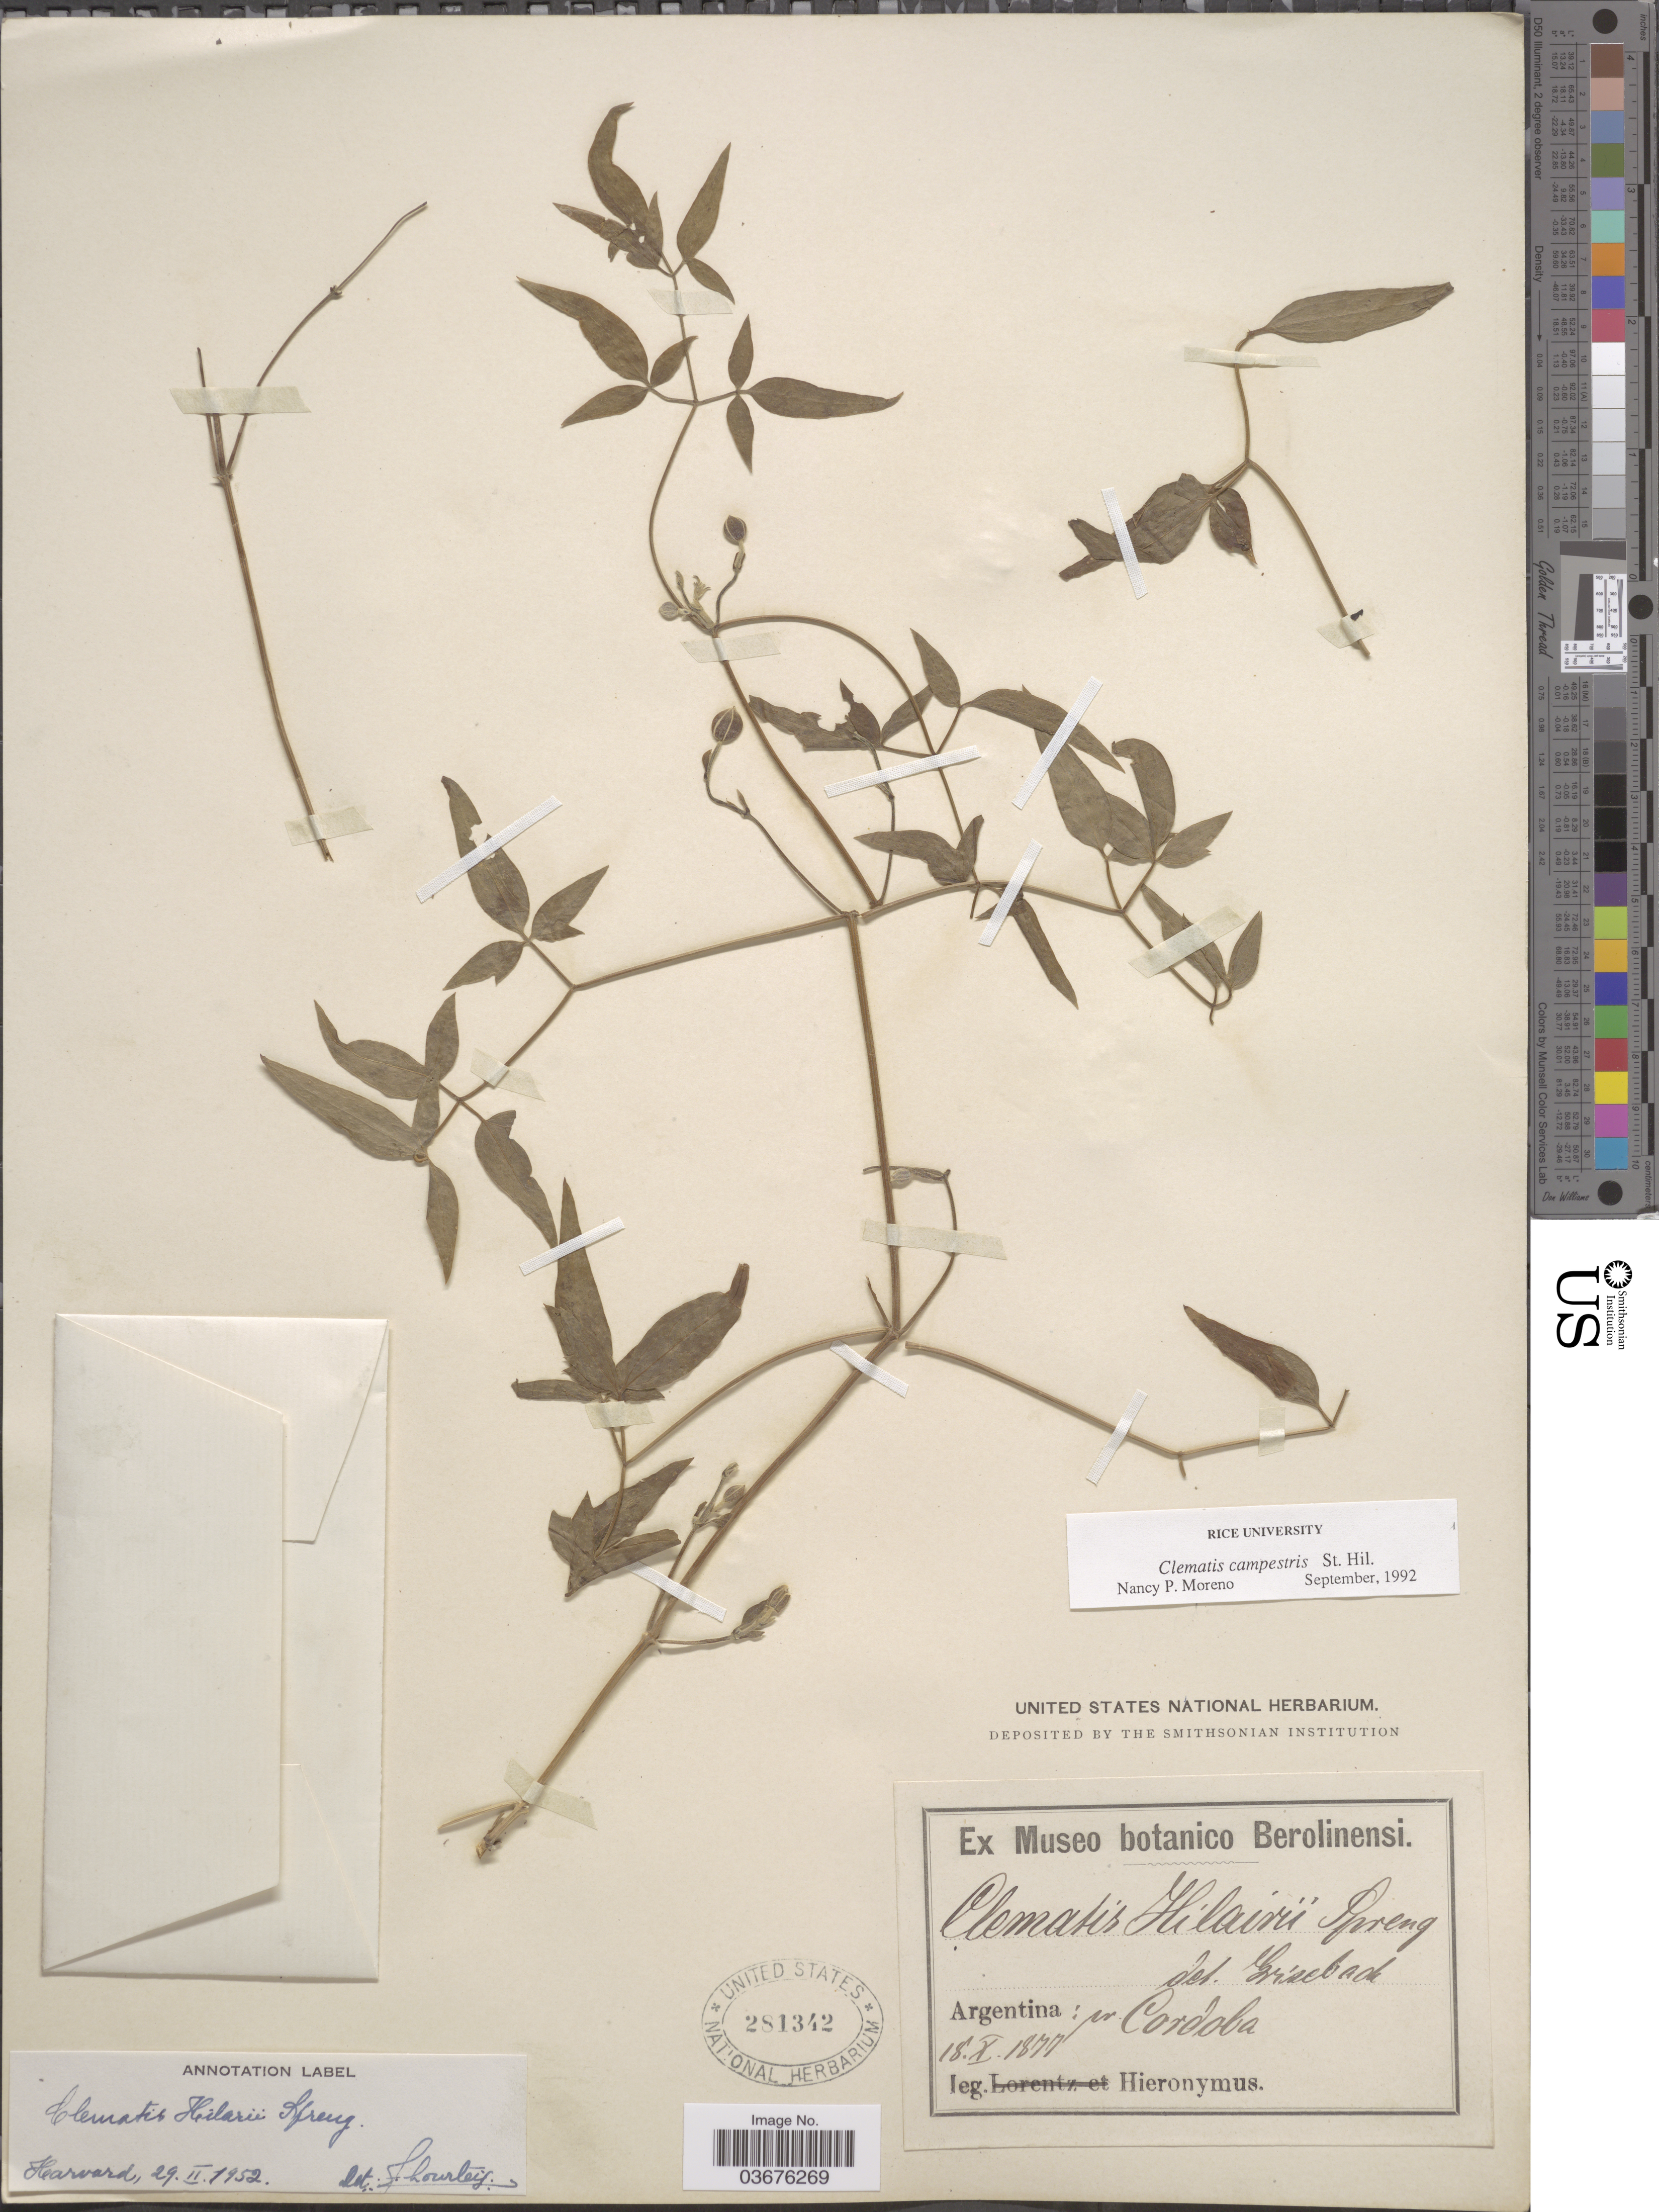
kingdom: Plantae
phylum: Tracheophyta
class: Magnoliopsida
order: Ranunculales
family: Ranunculaceae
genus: Clematis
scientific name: Clematis campestris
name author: A. St.-Hil.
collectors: -. Hieronymus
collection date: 1877-10-18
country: Argentina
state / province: Cordoba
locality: Pr. Cordoba.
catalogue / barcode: US 281342